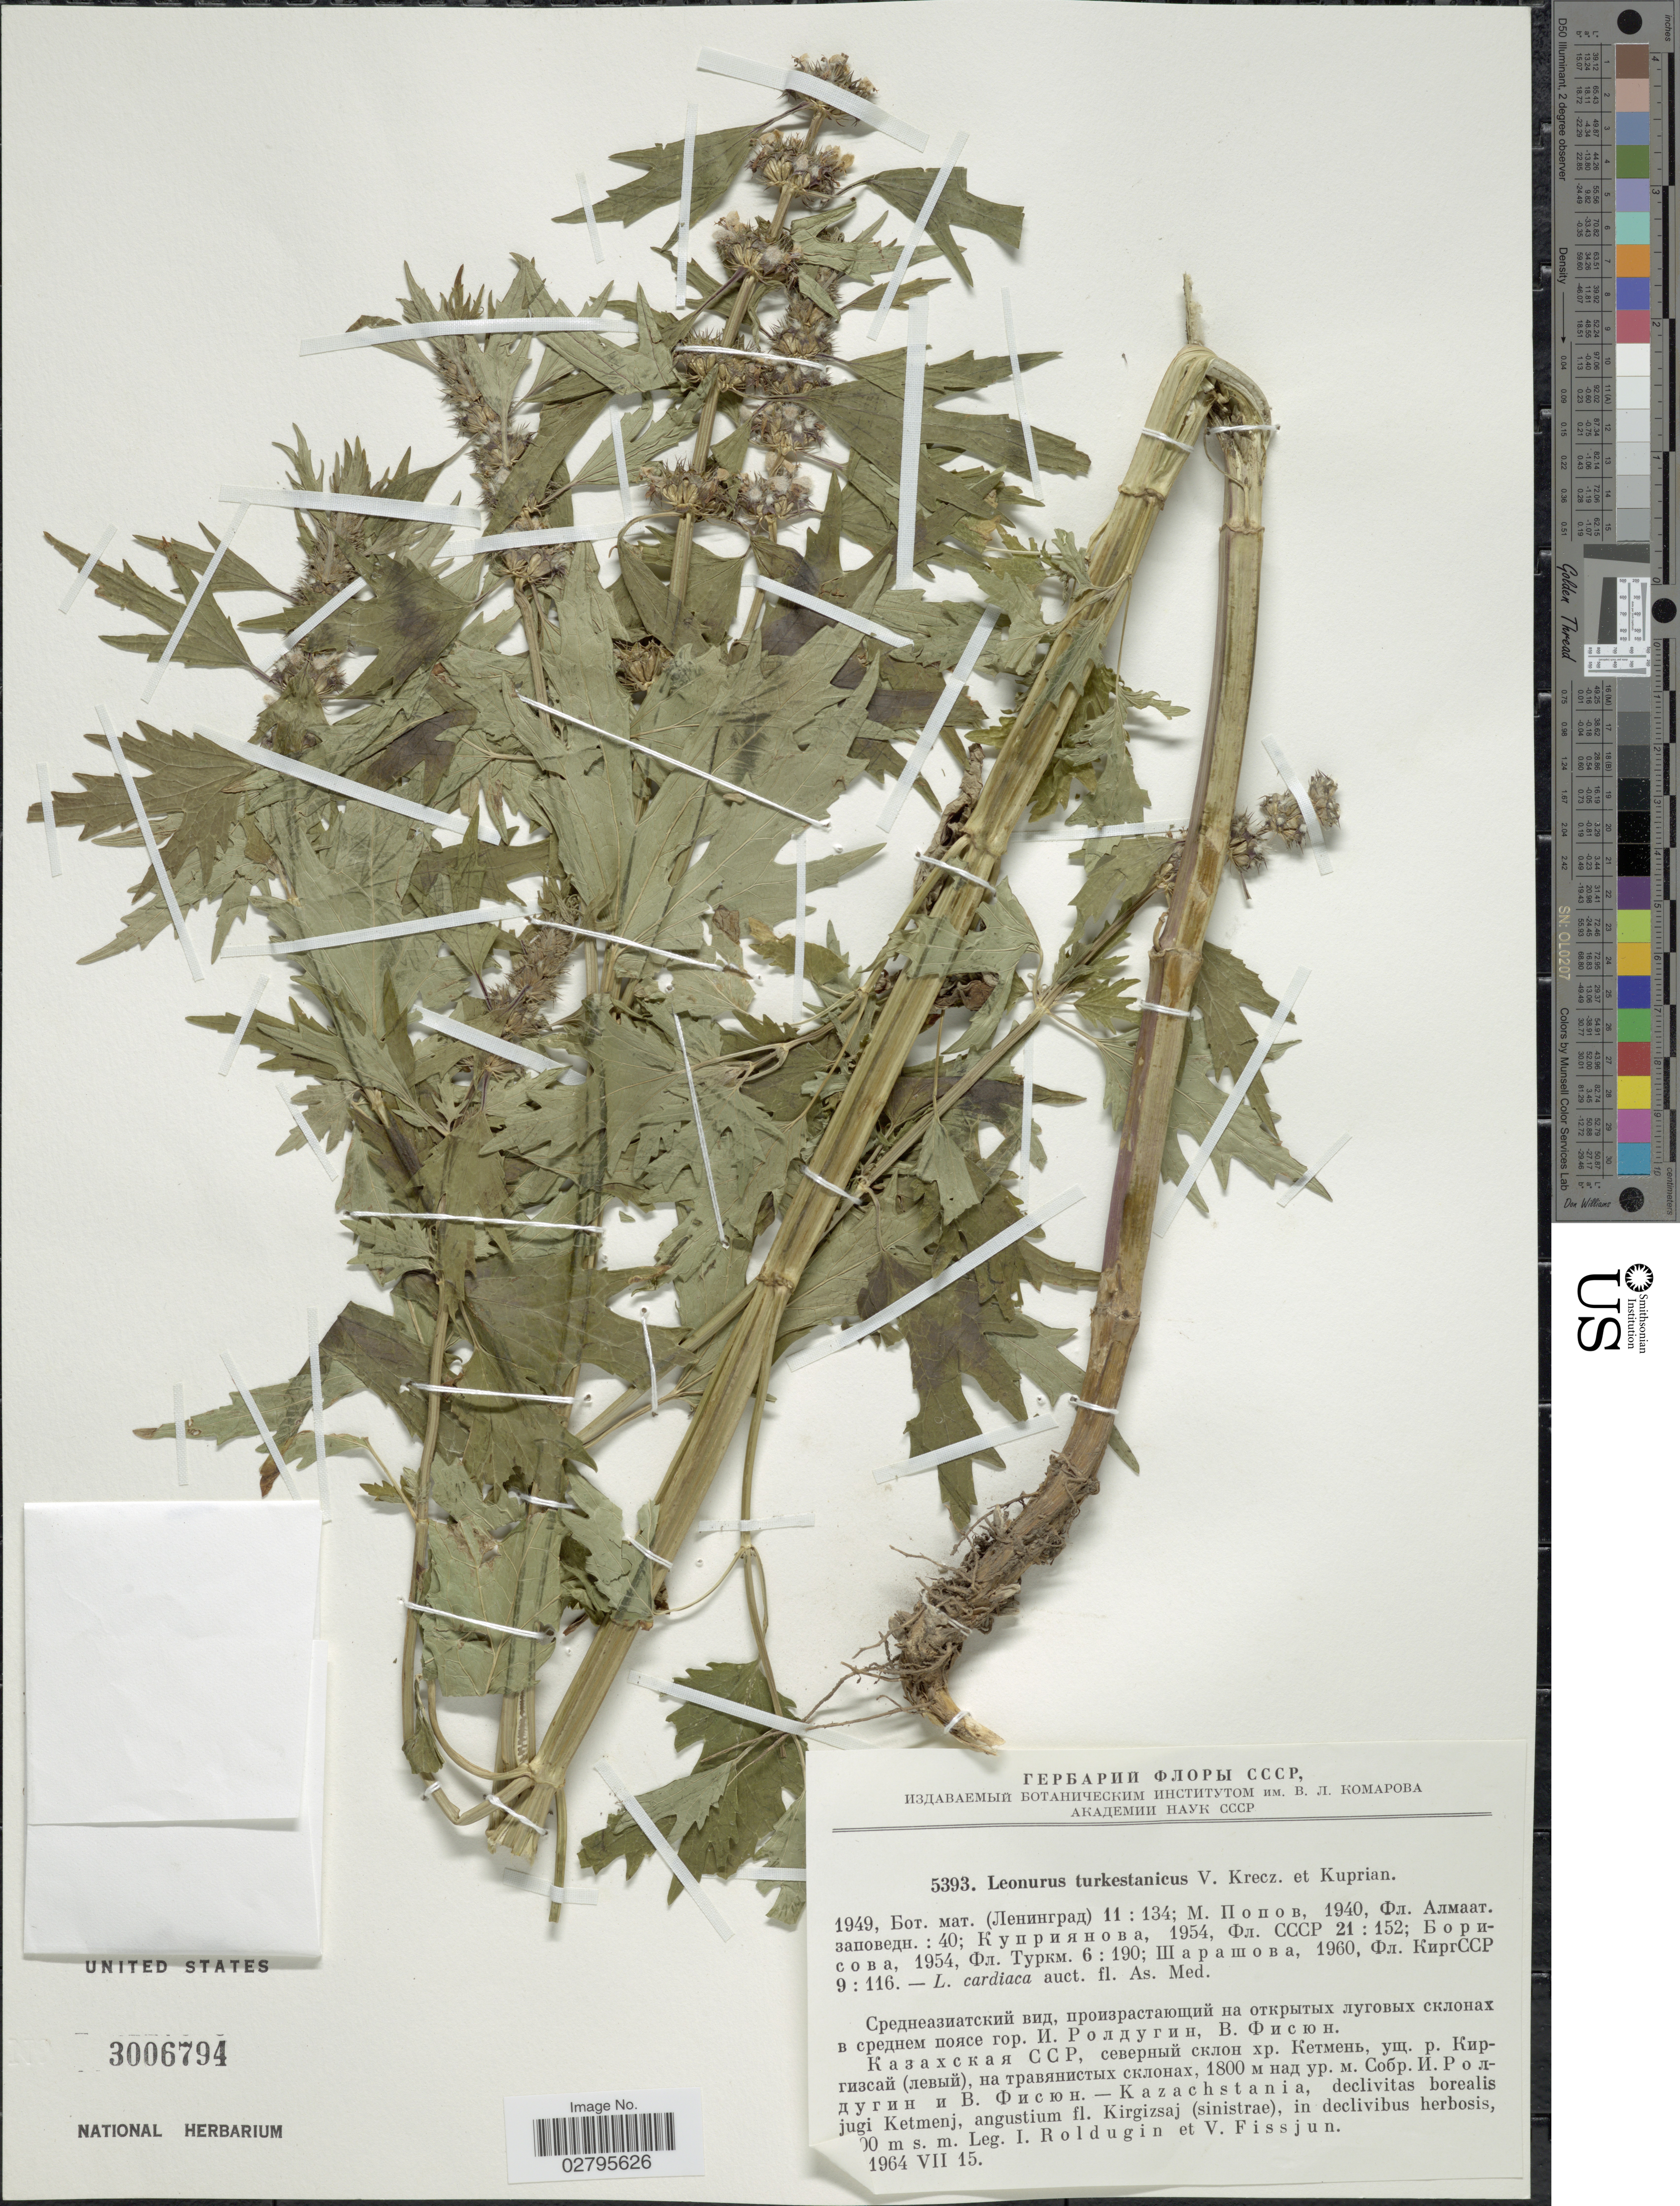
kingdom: Plantae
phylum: Tracheophyta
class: Magnoliopsida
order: Lamiales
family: Lamiaceae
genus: Leonurus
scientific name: Leonurus turkestanicus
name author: V.I. Krecz. & Kuprian.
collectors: I. Roldugin & V. Fissjun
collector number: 5393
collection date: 1964-07-15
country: Kazakhstan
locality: Kazachstania, declivitas borealis jugi Ketmenj, angustium fl. Kirgizsaj (sinistrae), in declivibus herbosis.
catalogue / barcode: US 3006794